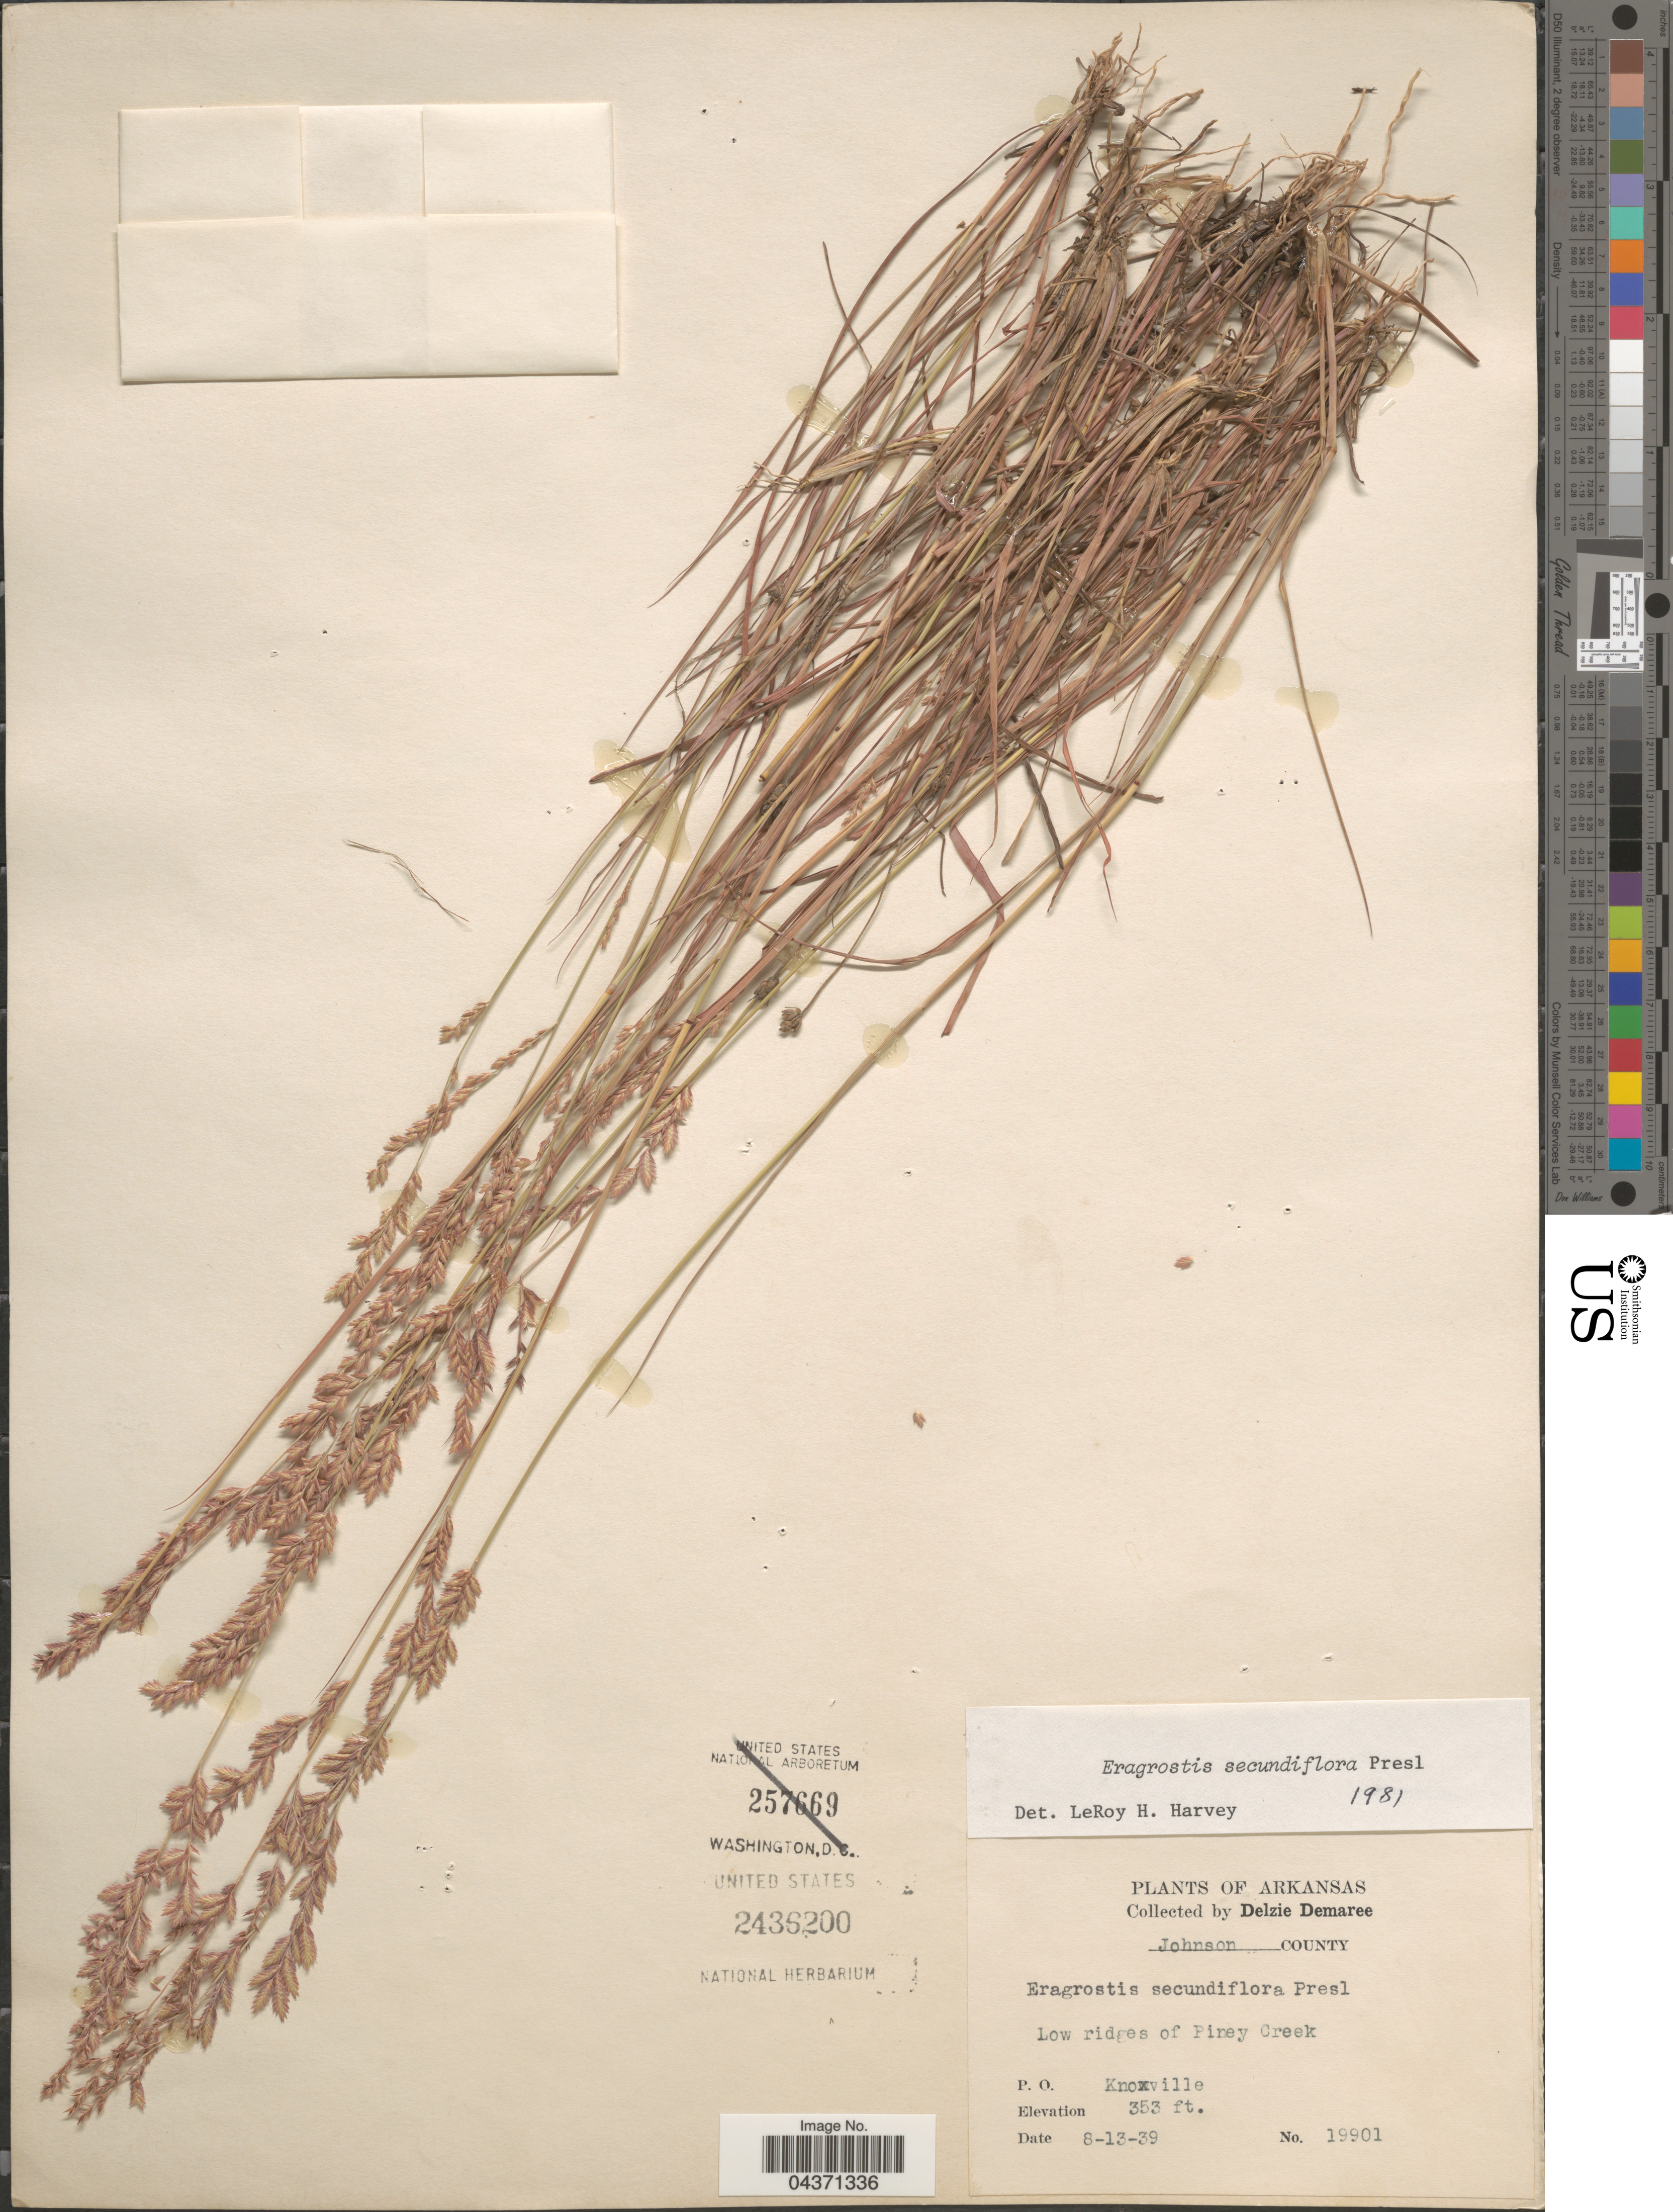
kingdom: Plantae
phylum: Tracheophyta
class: Liliopsida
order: Poales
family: Poaceae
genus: Eragrostis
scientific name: Eragrostis secundiflora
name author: J. Presl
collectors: D. Demaree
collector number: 19901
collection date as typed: Transcribed d/m/y: 13/8/39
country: United States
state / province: Arkansas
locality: Johnson County. Low ridges of Piney Creek. P. O. Knoxville.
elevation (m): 108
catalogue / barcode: US 2436200